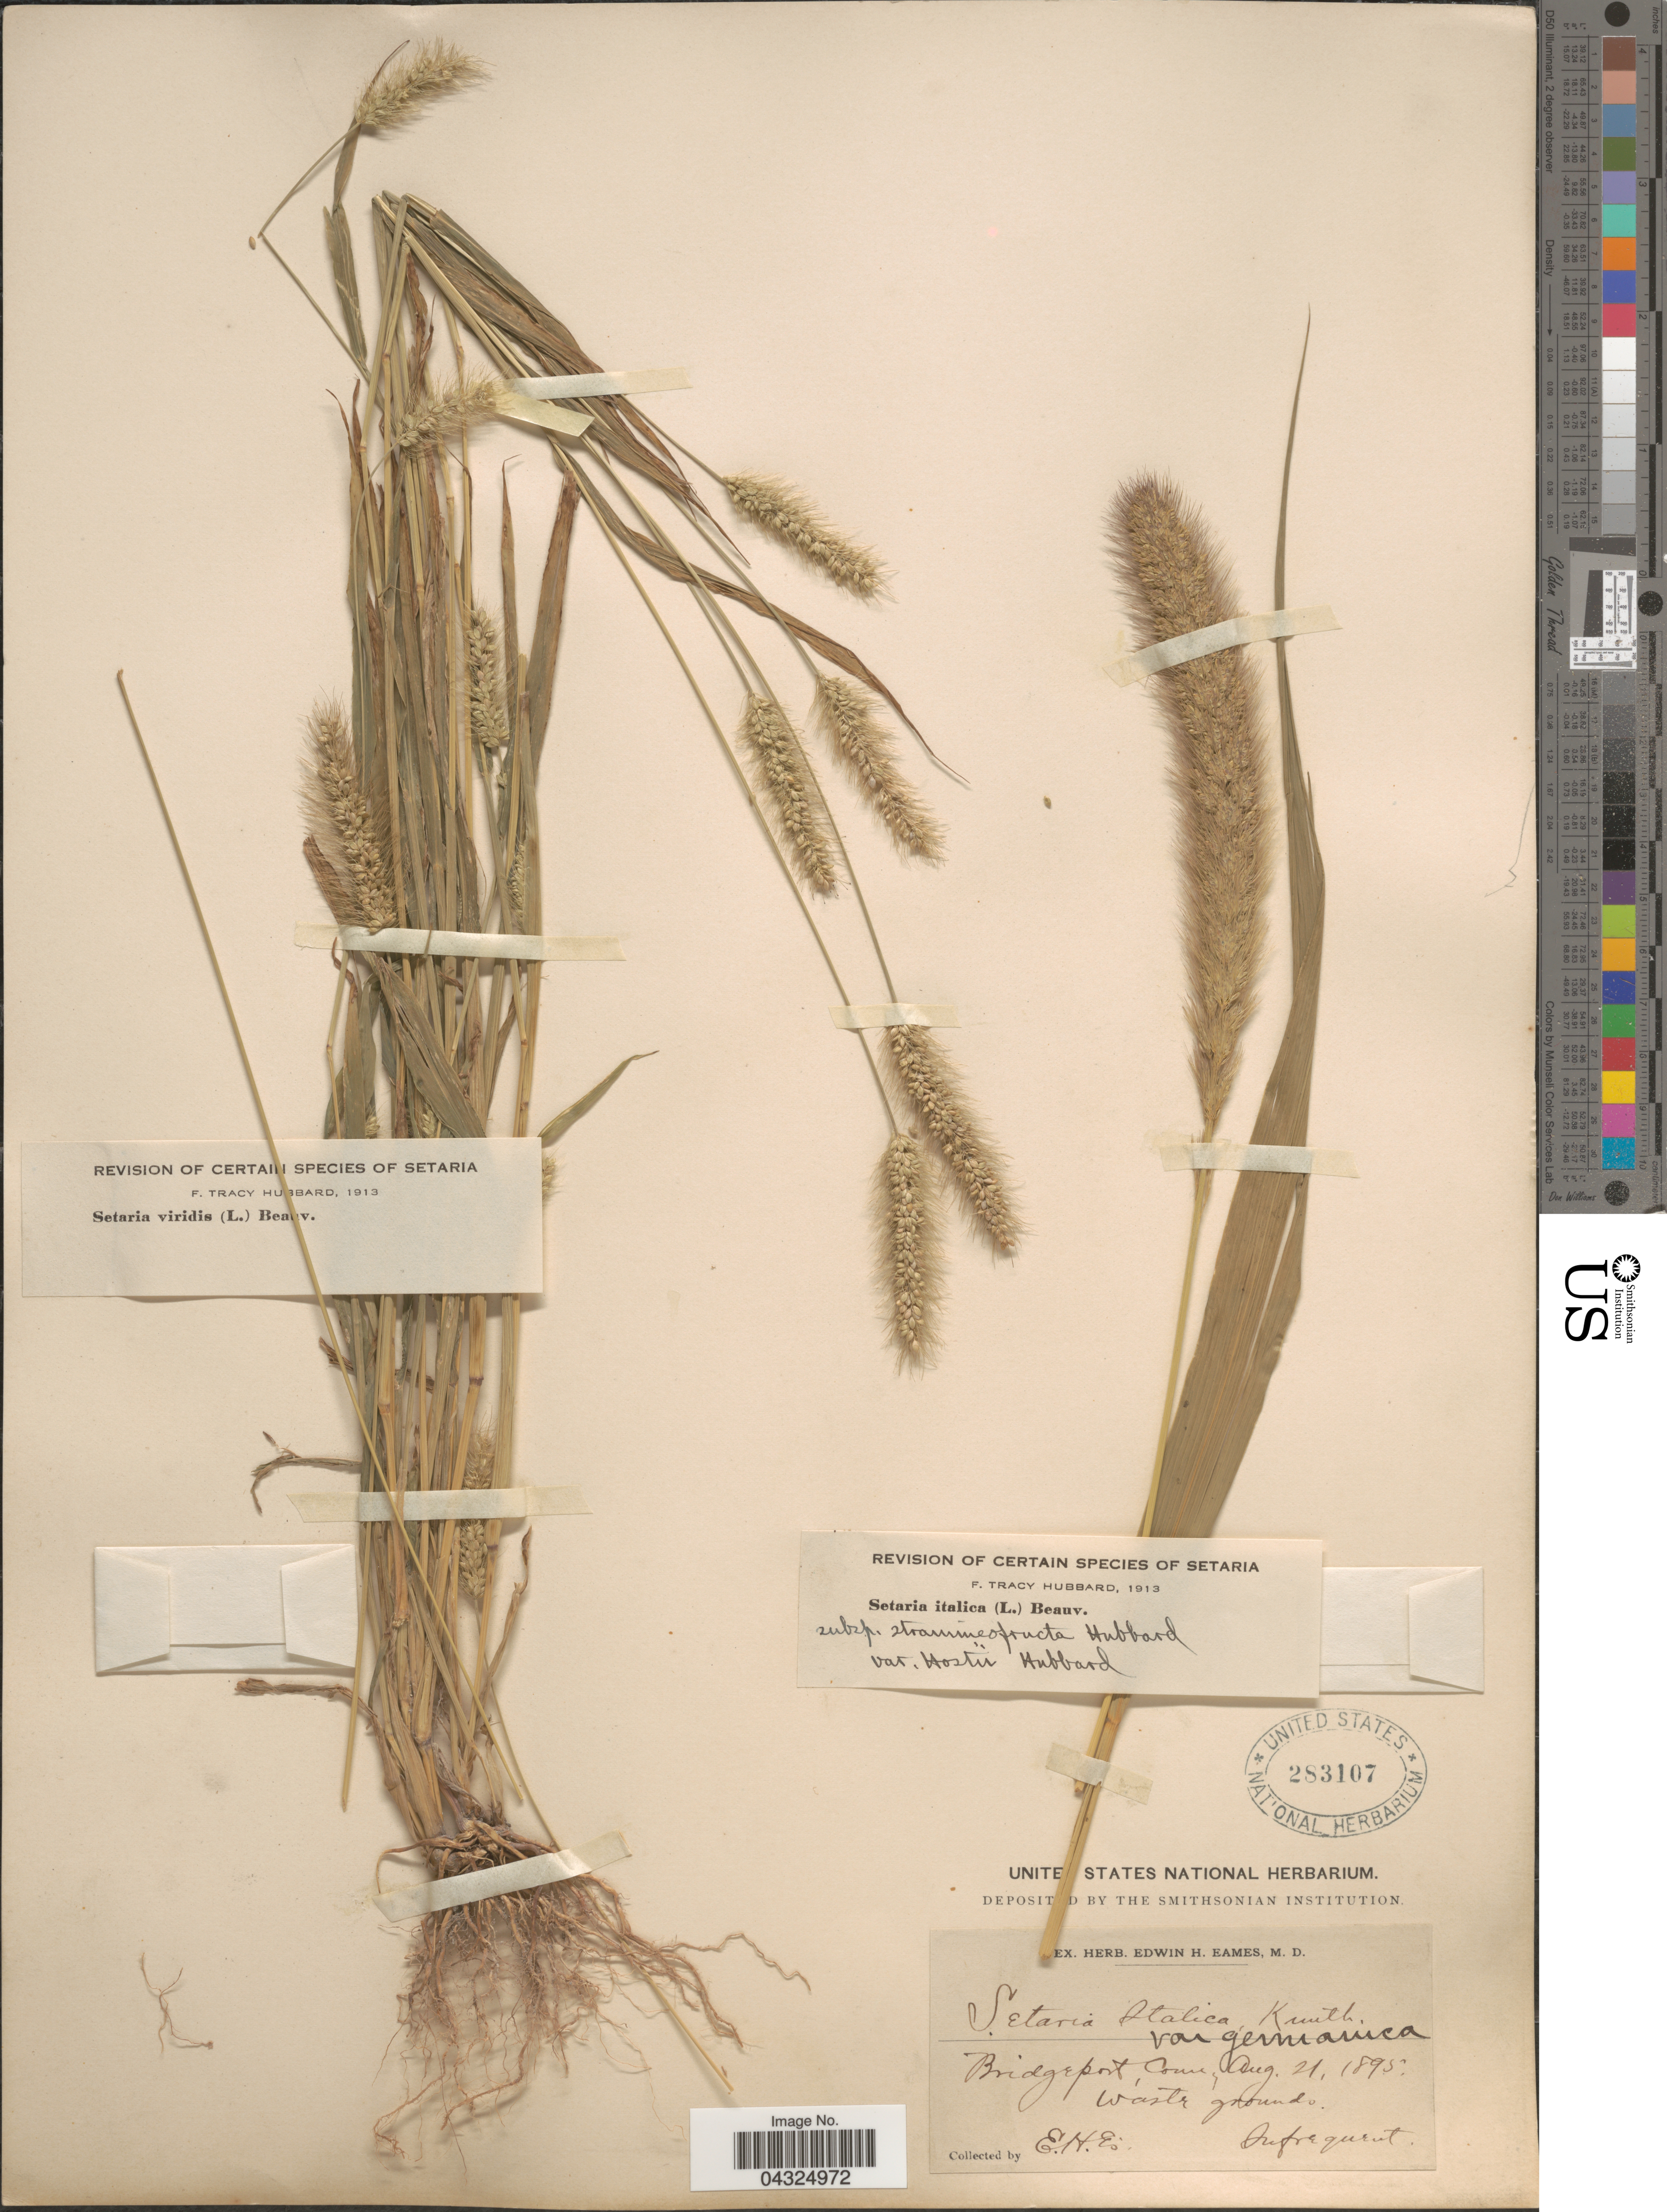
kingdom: Plantae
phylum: Tracheophyta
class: Liliopsida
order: Poales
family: Poaceae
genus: Setaria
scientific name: Setaria italica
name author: (L.) P. Beauv.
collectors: E. H. Eames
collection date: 1895-08-21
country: United States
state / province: Connecticut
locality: Bridgeport. Waste grounds. Infrequent.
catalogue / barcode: US 283107